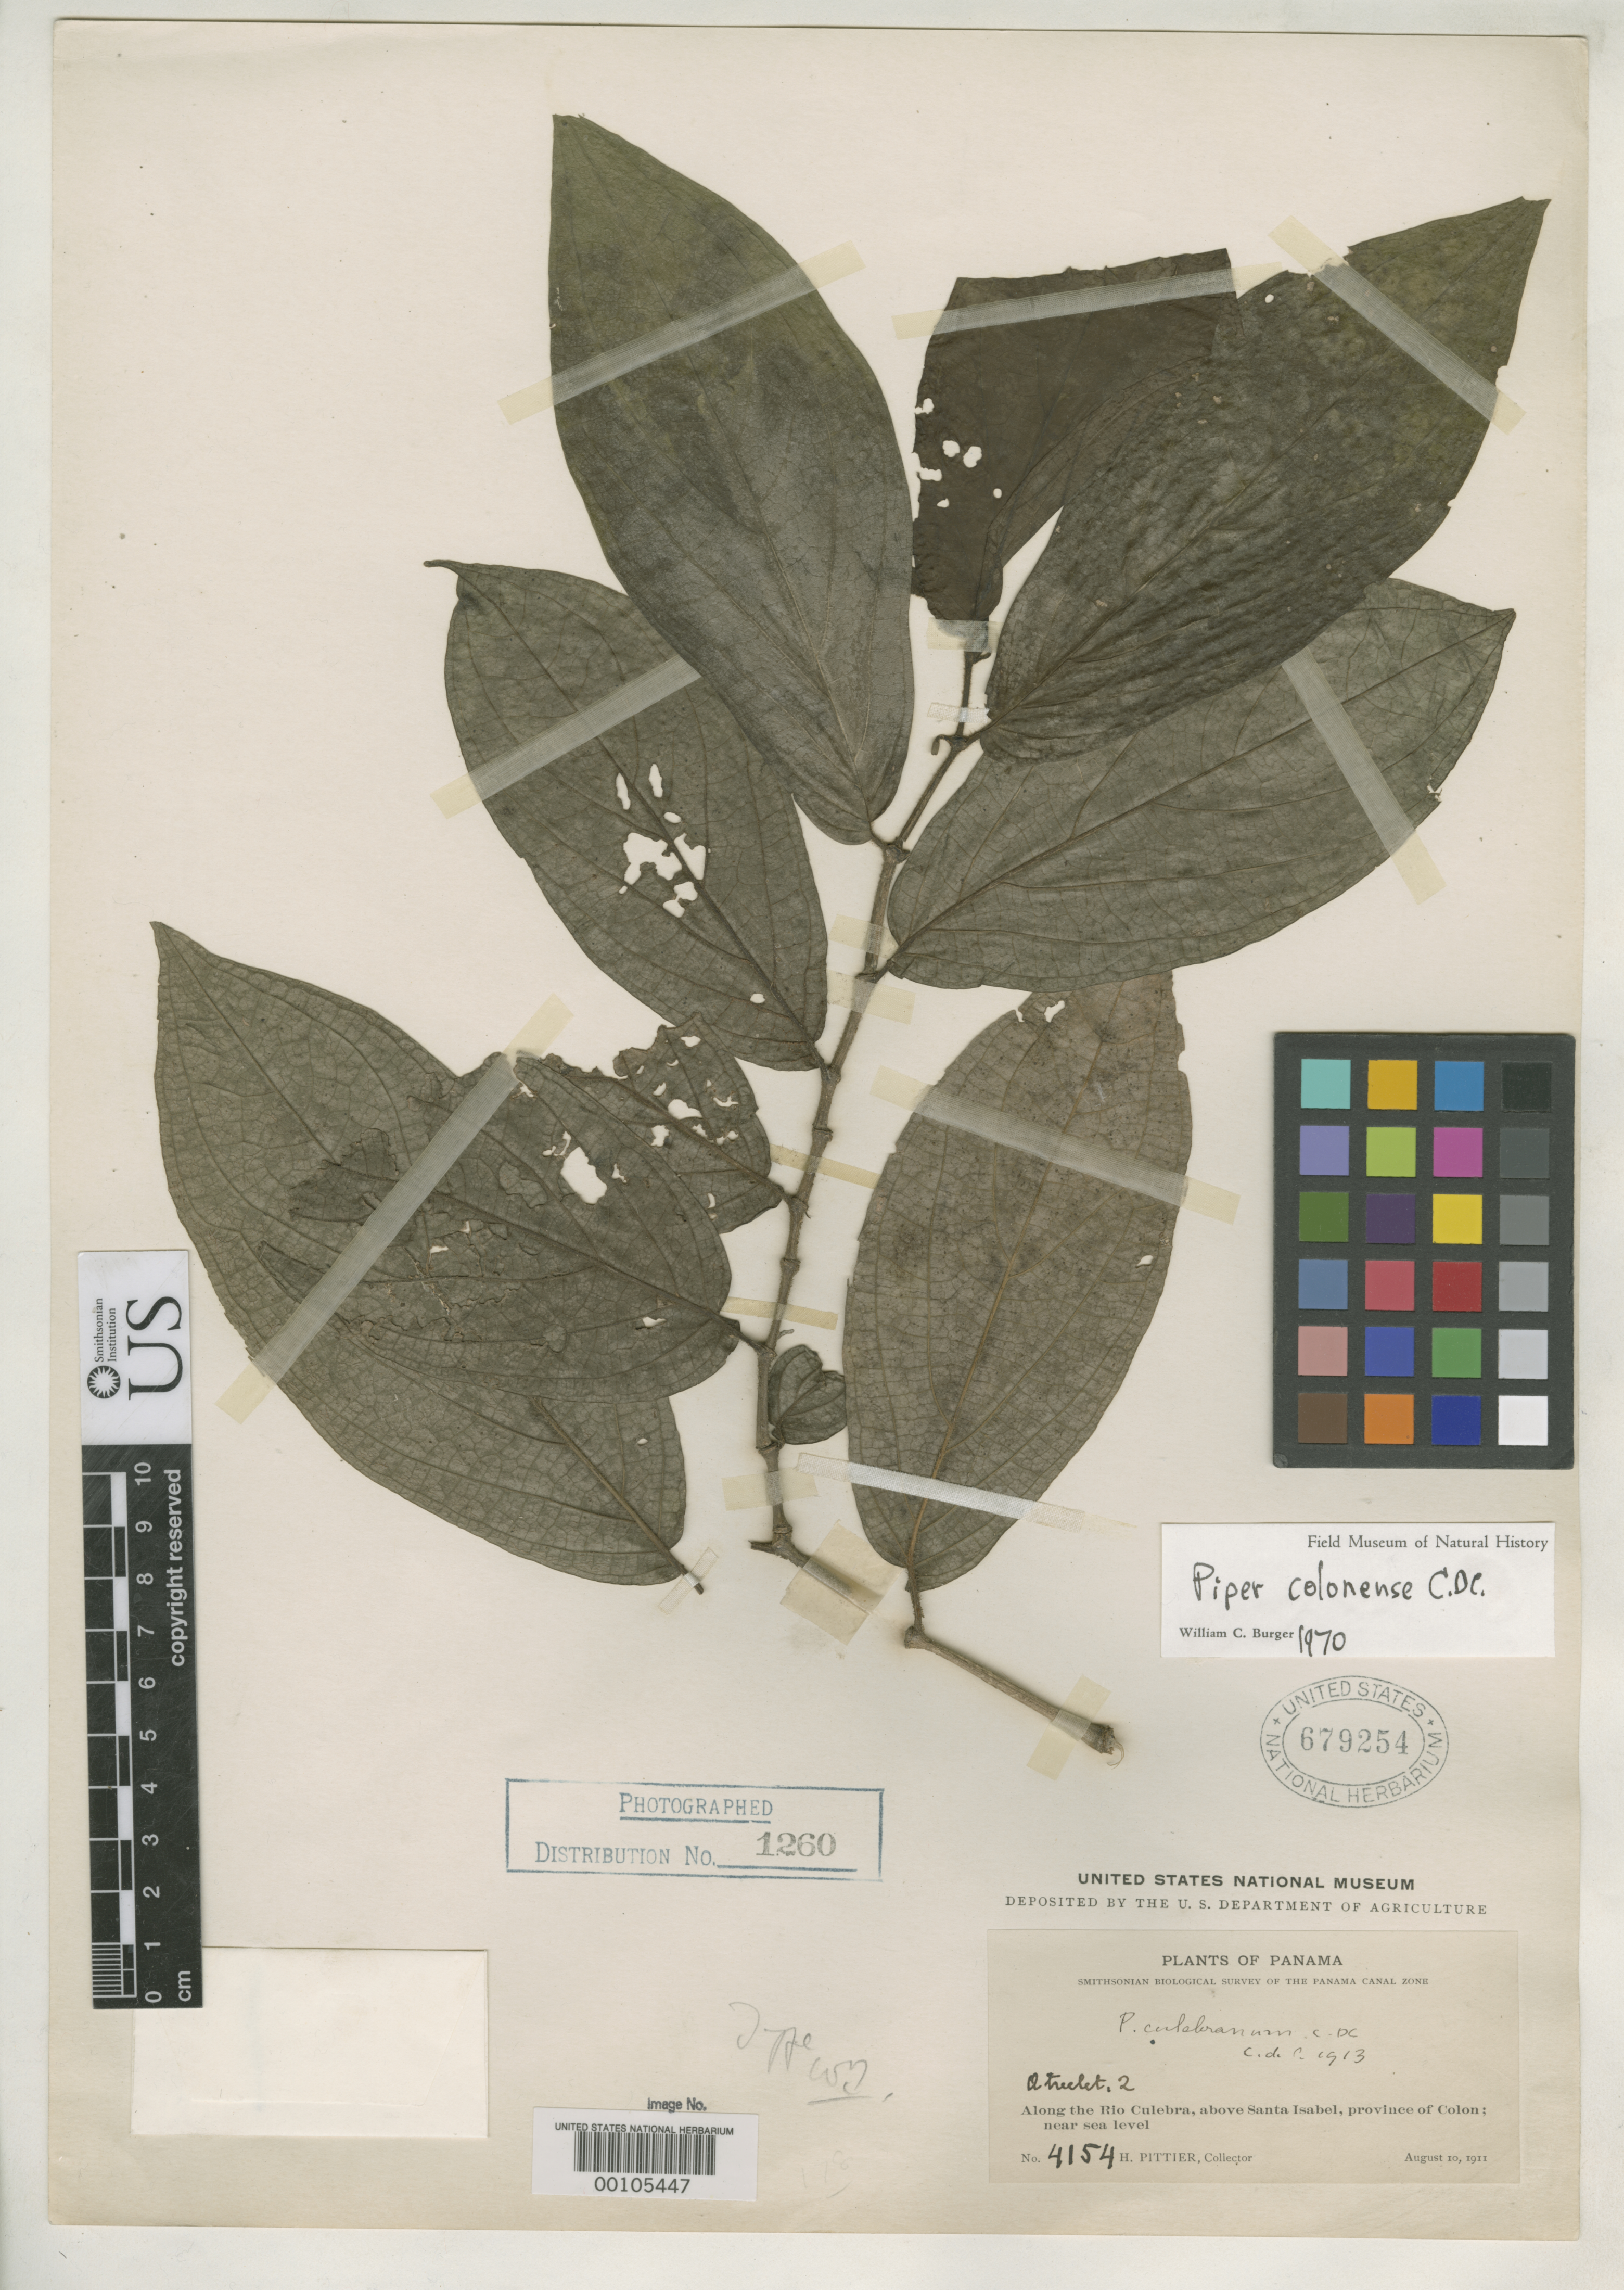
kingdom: Plantae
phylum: Tracheophyta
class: Magnoliopsida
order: Piperales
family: Piperaceae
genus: Piper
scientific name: Piper culebranum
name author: C. DC.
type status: Type Collection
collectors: H. F. Pittier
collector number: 4154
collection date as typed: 10 Aug 1911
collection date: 1911-08-10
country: Panama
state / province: Colón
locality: Along the Rio Culebra above Santa Isabel.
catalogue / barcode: US 679254